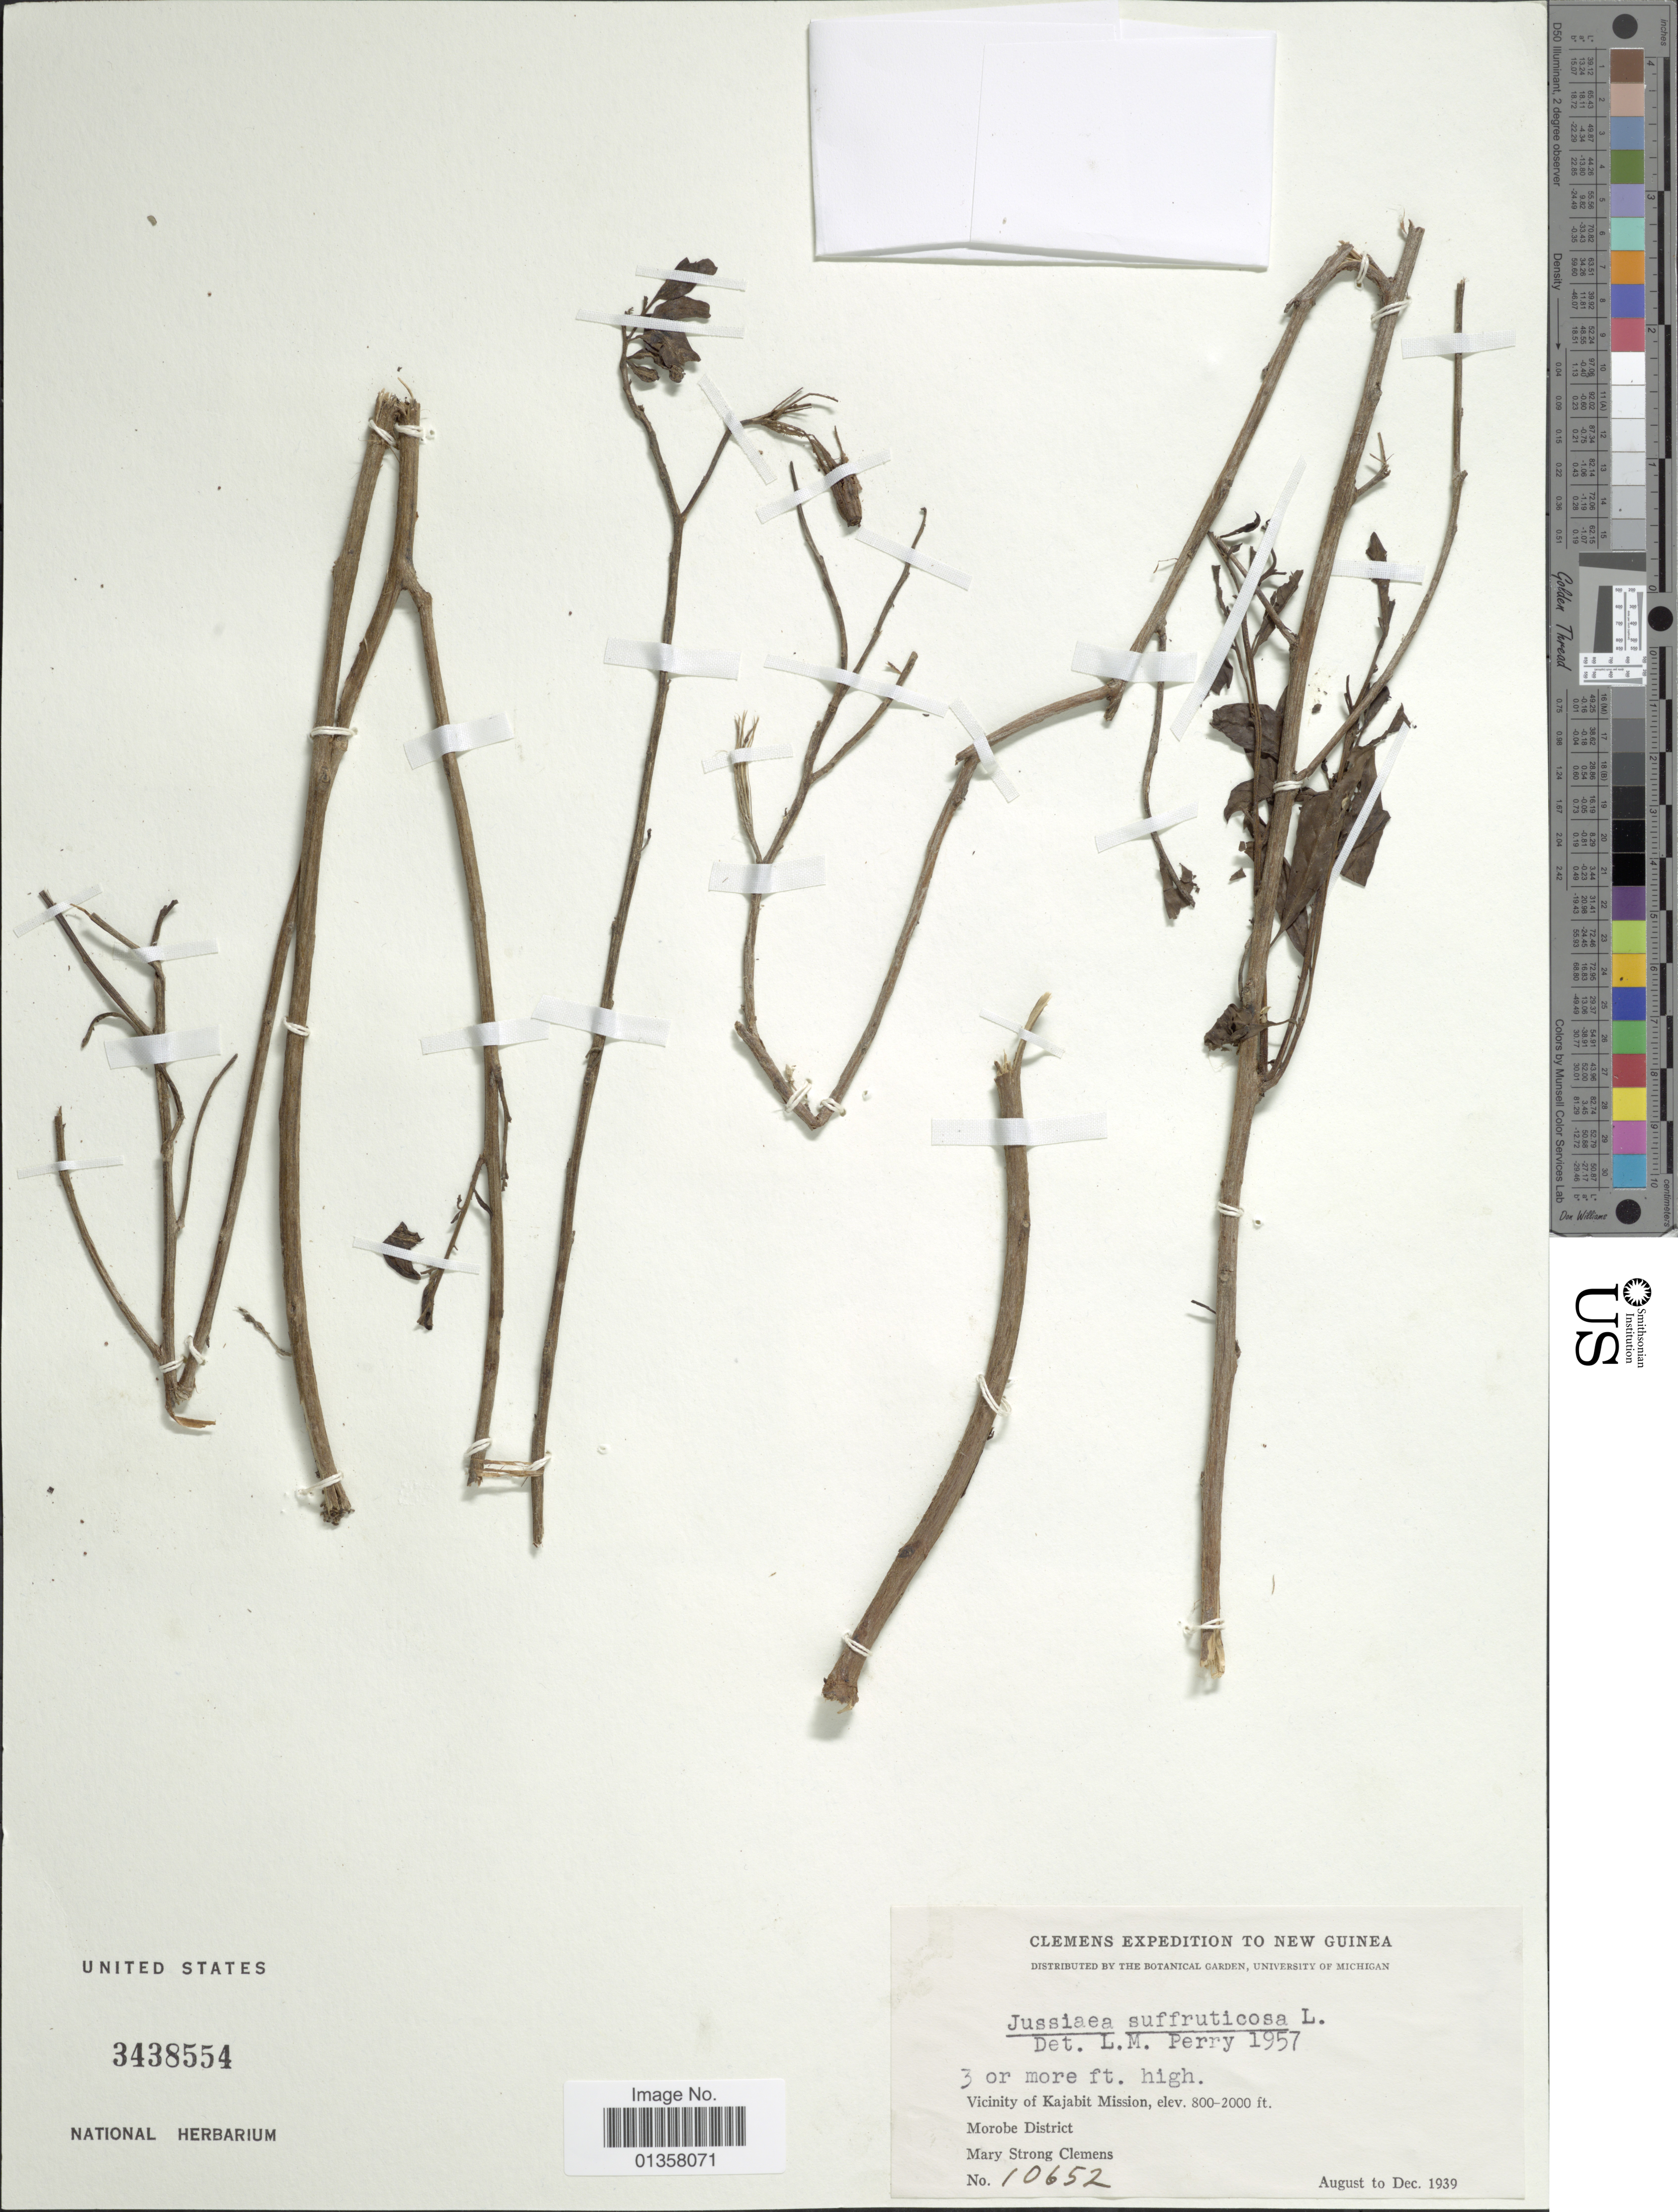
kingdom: Plantae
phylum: Tracheophyta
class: Magnoliopsida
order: Myrtales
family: Onagraceae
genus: Ludwigia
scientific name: Ludwigia octovalvis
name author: (Jacq.) P.H. Raven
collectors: M. S. Clemens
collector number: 10652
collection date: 1939-08/1939-12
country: Papua New Guinea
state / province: Morobe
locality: Vicinity of Kajabit Mission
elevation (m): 244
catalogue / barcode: US 3438554